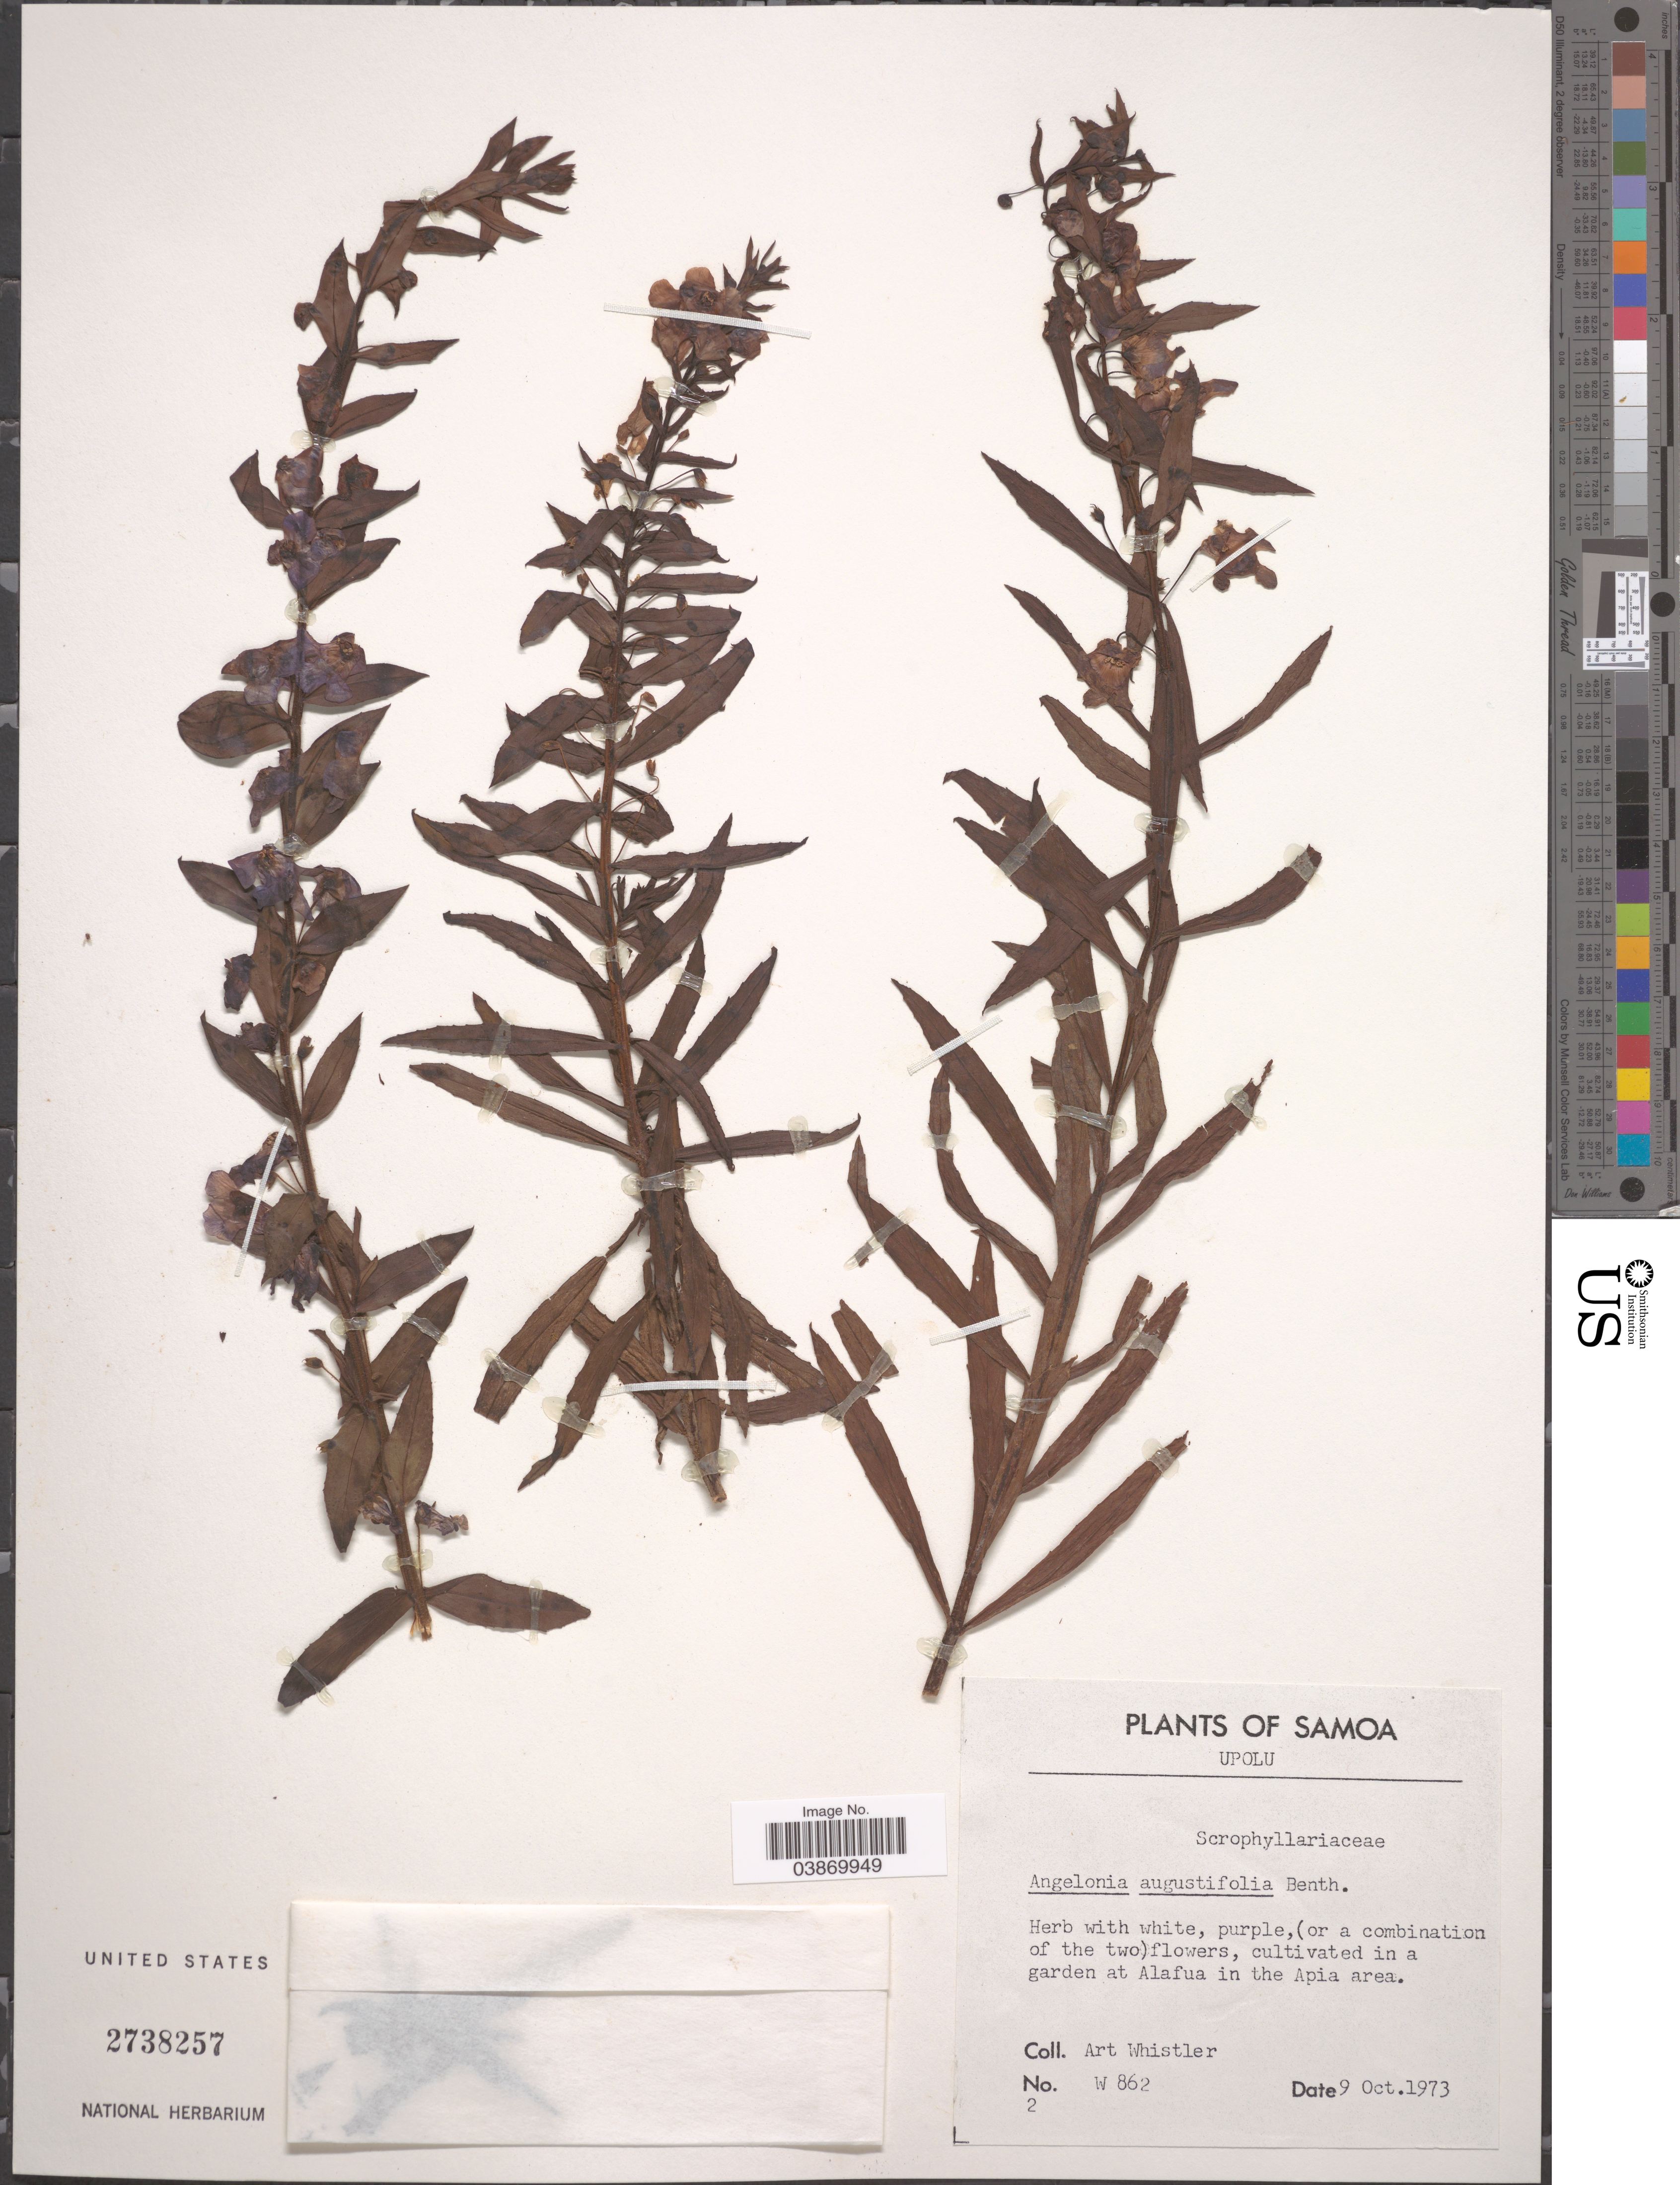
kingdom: Plantae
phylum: Tracheophyta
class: Magnoliopsida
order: Lamiales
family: Plantaginaceae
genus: Angelonia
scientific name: Angelonia angustifolia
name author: Benth.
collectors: A. Whistler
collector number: W 862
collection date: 1973-10-09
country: Samoa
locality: Upolu. Cultivated in a garden at Alafua in the Apia area.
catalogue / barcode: US 2738257